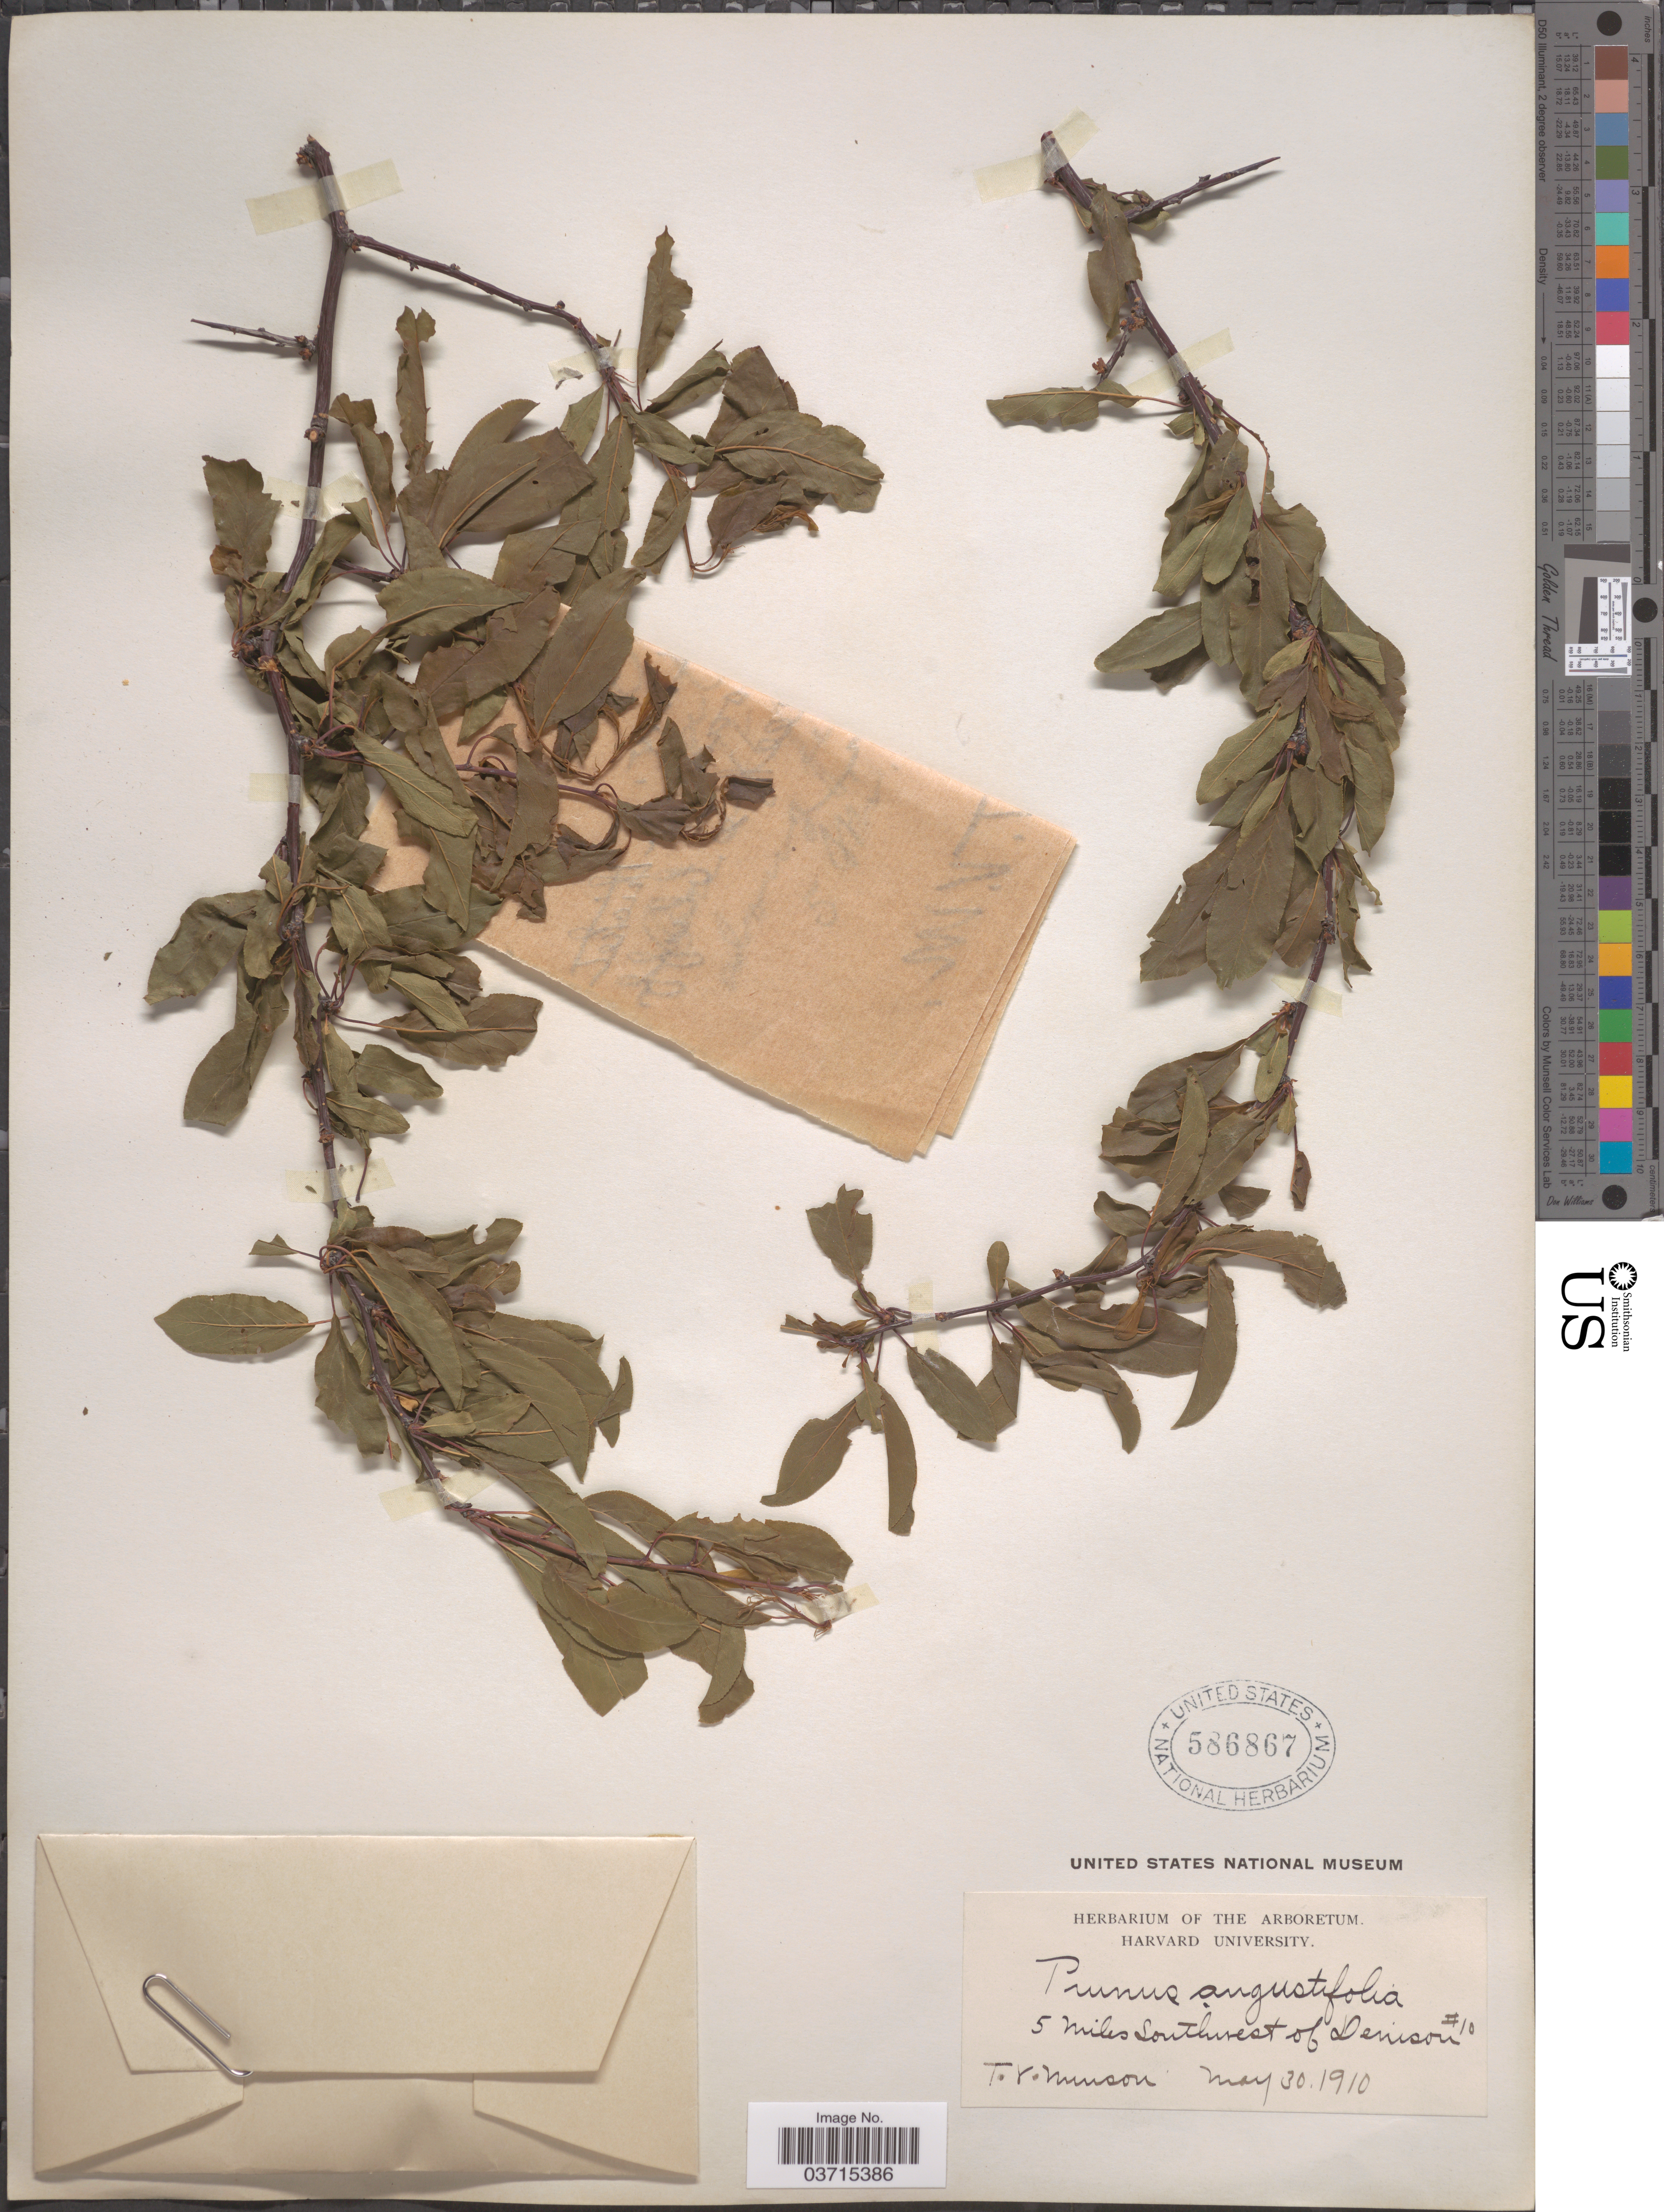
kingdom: Plantae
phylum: Tracheophyta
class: Magnoliopsida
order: Rosales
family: Rosaceae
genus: Prunus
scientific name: Prunus angustifolia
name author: Marshall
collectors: T. V. Munson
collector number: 10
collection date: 1910-05-30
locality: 5 miles Southwest of Denison.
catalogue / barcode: US 586867